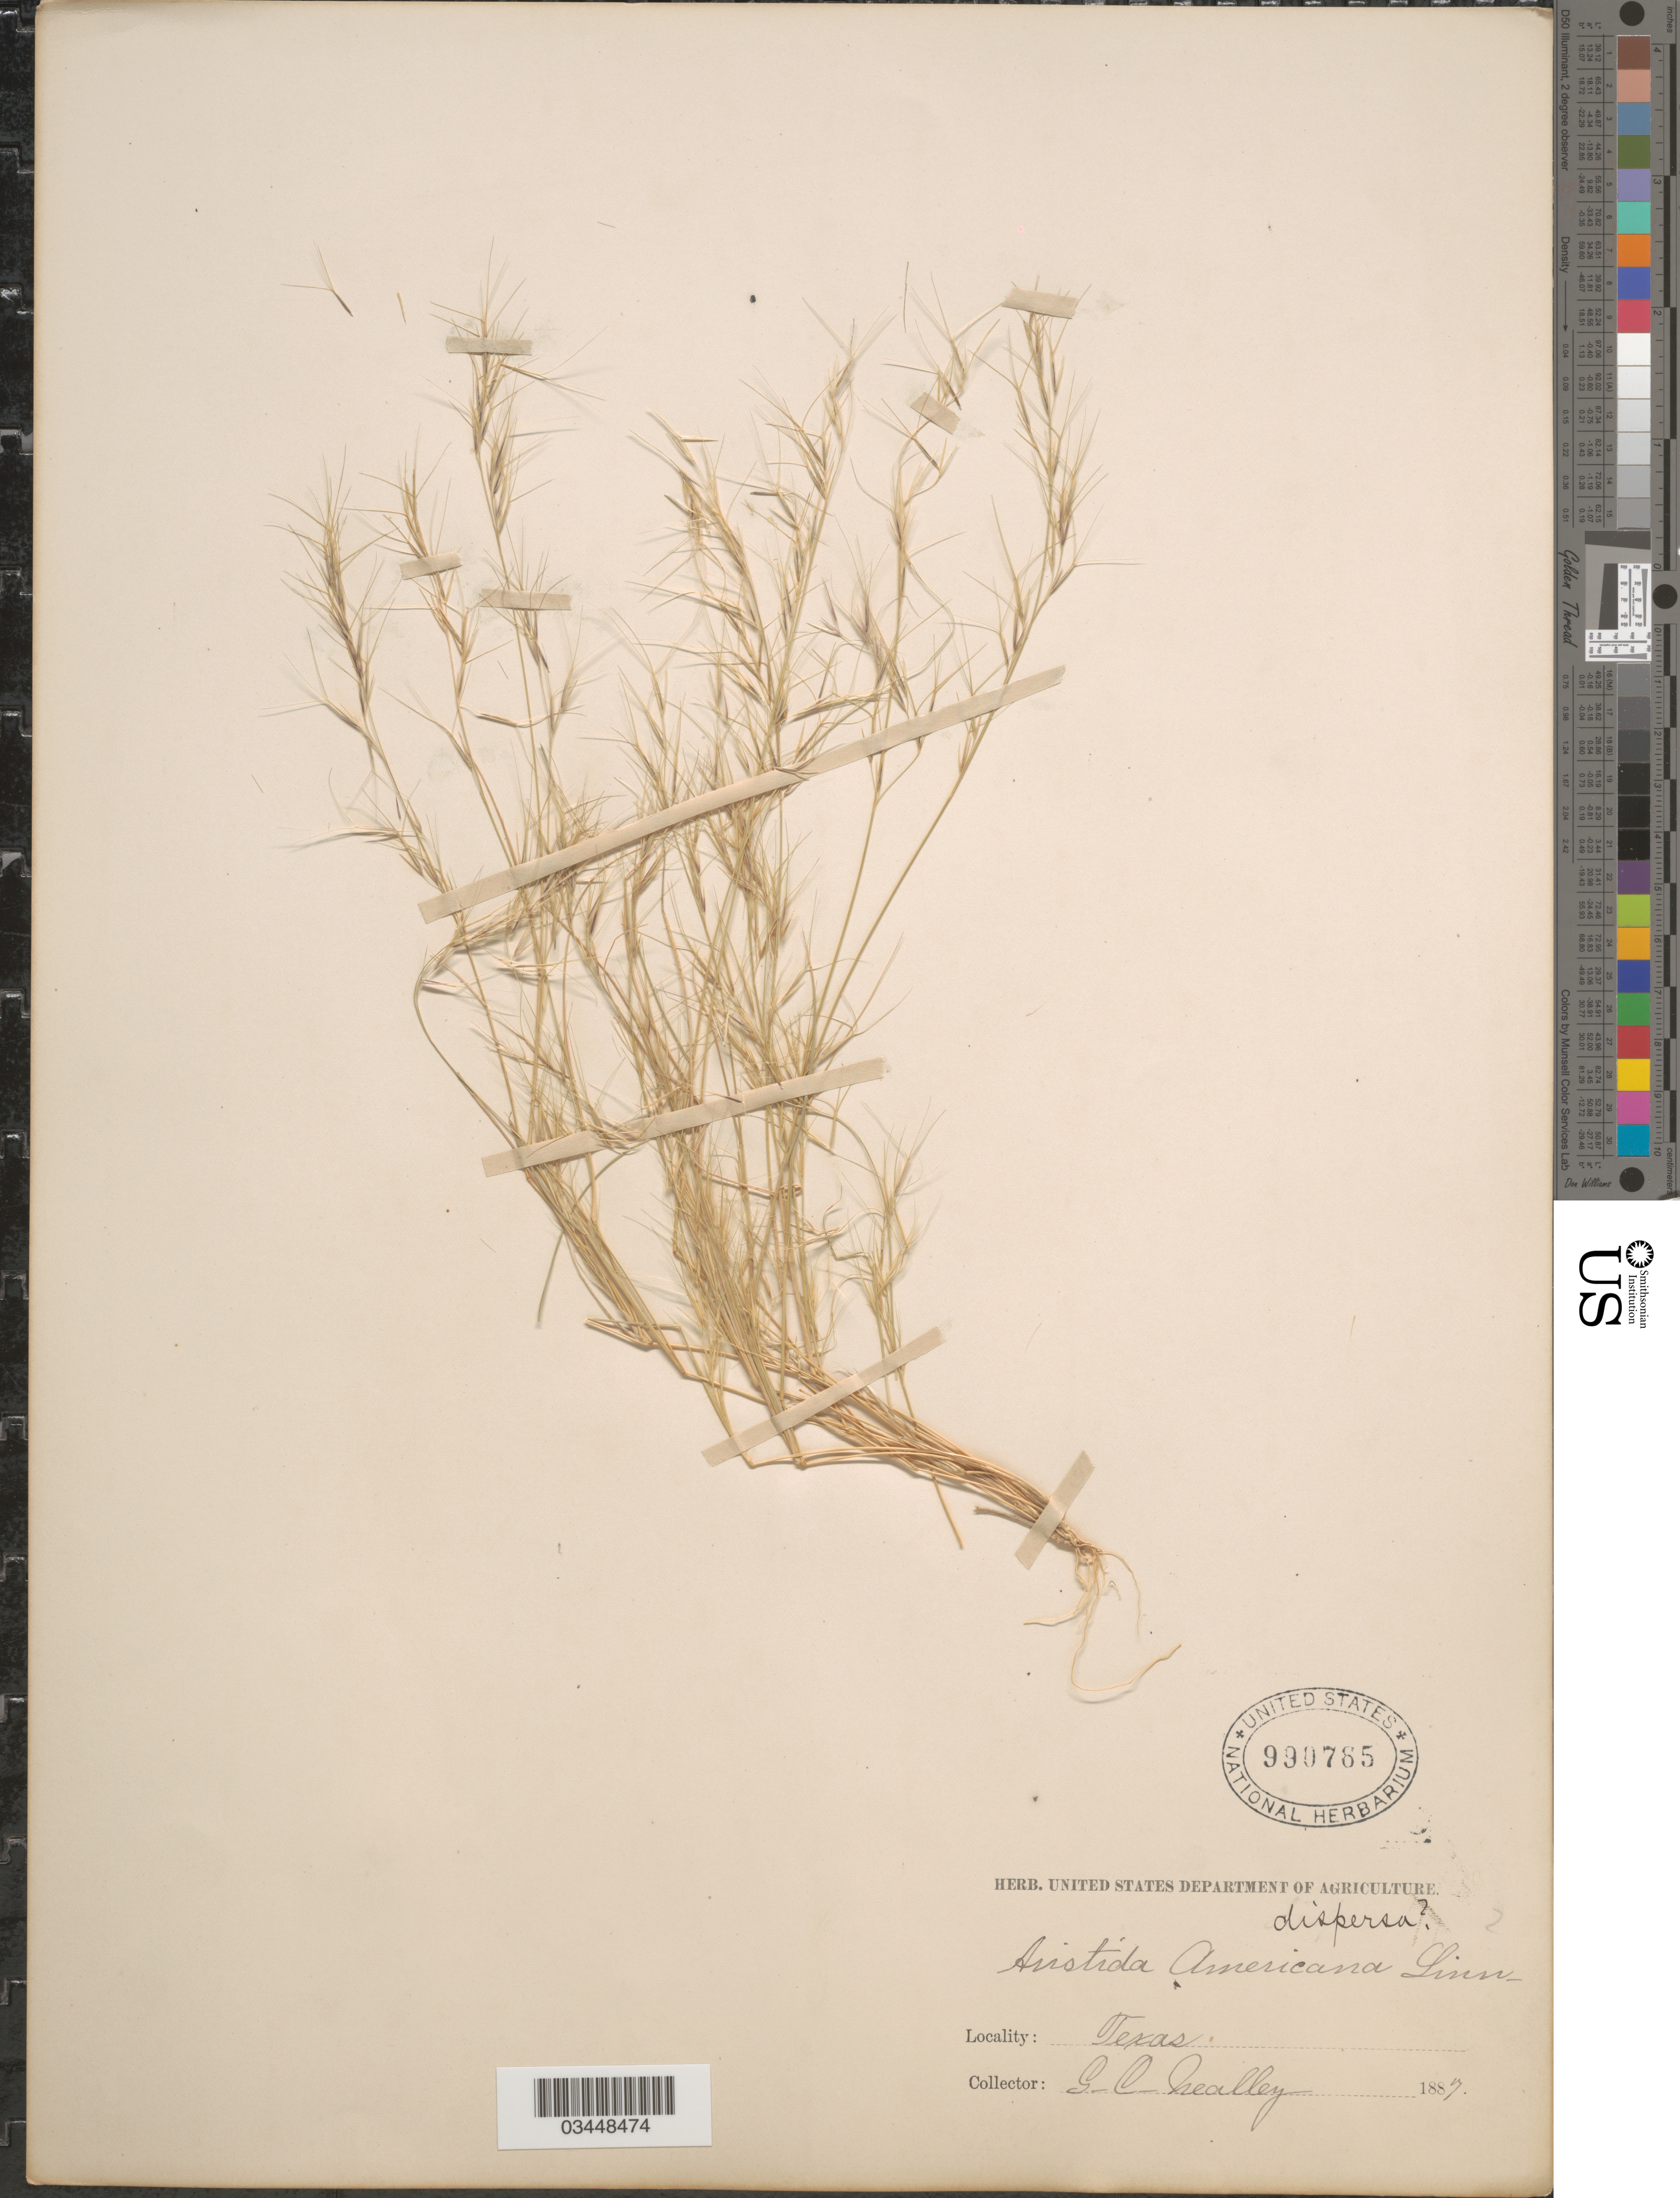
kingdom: Plantae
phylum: Tracheophyta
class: Liliopsida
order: Poales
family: Poaceae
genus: Aristida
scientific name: Aristida adscensionis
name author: L.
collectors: G. C. Nealley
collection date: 1887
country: United States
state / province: Texas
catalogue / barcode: US 990765